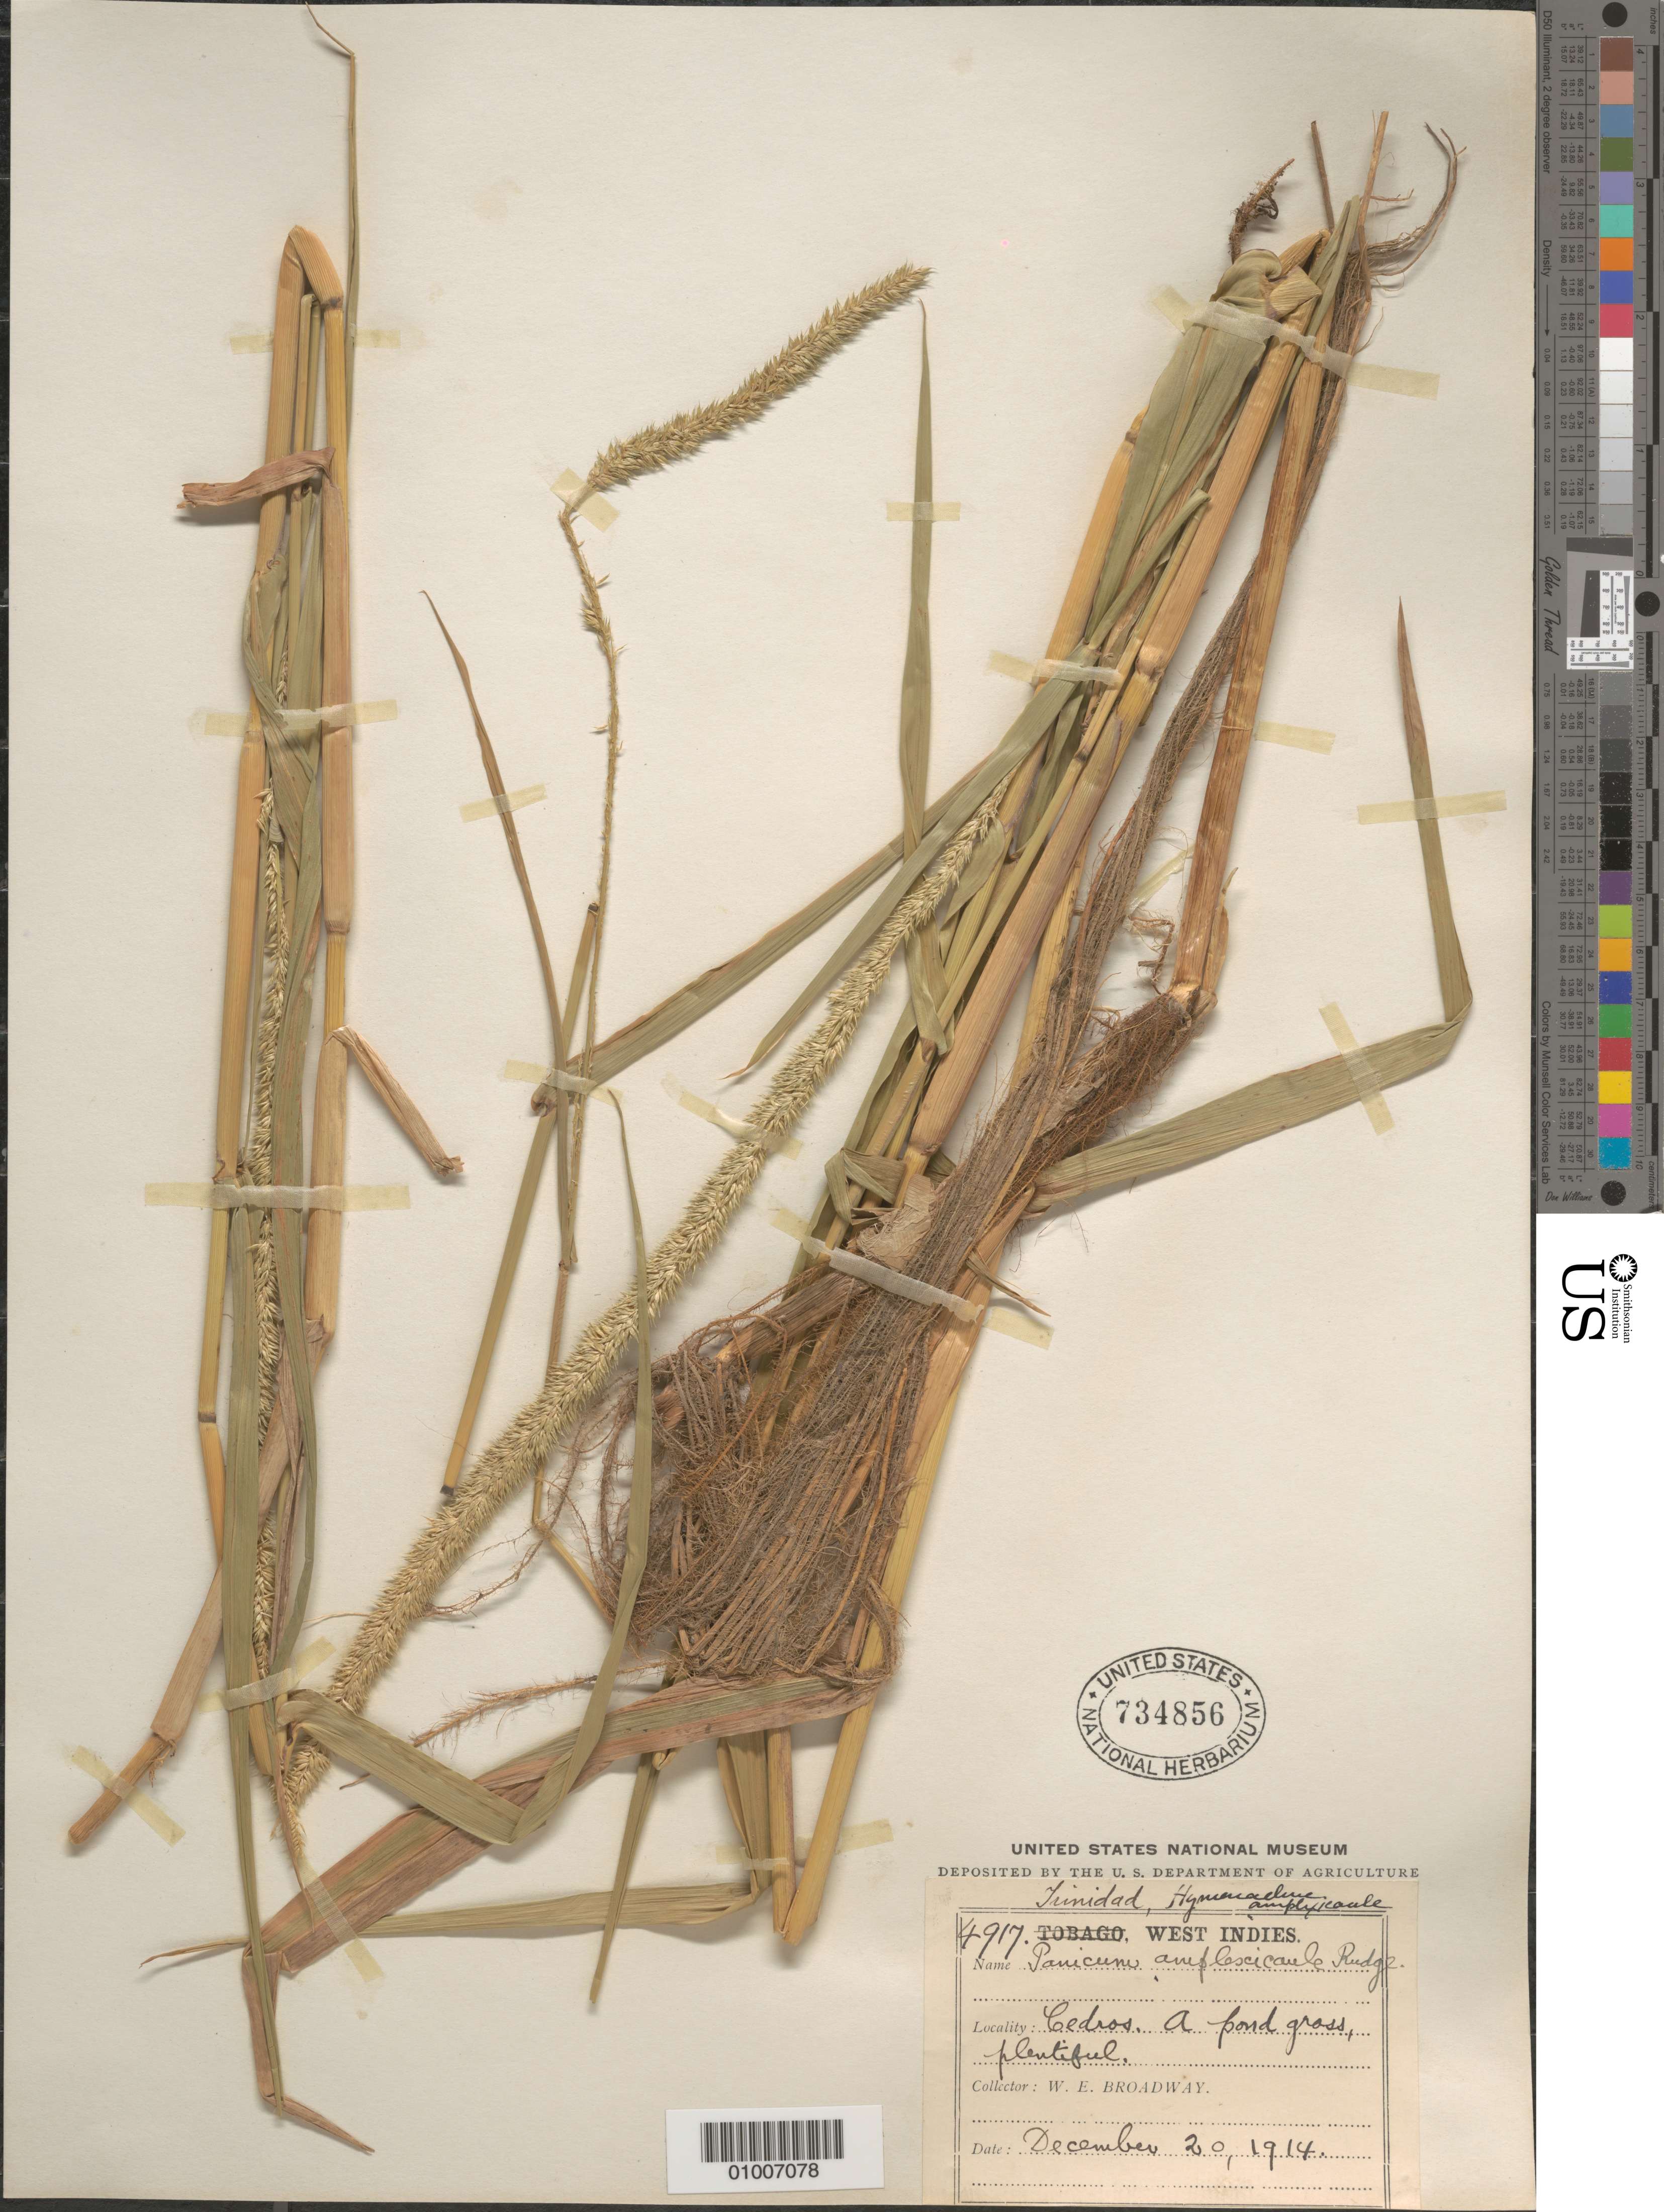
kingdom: Plantae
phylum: Tracheophyta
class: Liliopsida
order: Poales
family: Poaceae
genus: Hymenachne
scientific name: Hymenachne amplexicaulis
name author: (Rudge) Nees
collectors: W. E. Broadway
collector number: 4917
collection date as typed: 20 Dec 1914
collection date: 1914-12-20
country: Trinidad and Tobago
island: Trinidad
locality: Cedros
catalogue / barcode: US 734856